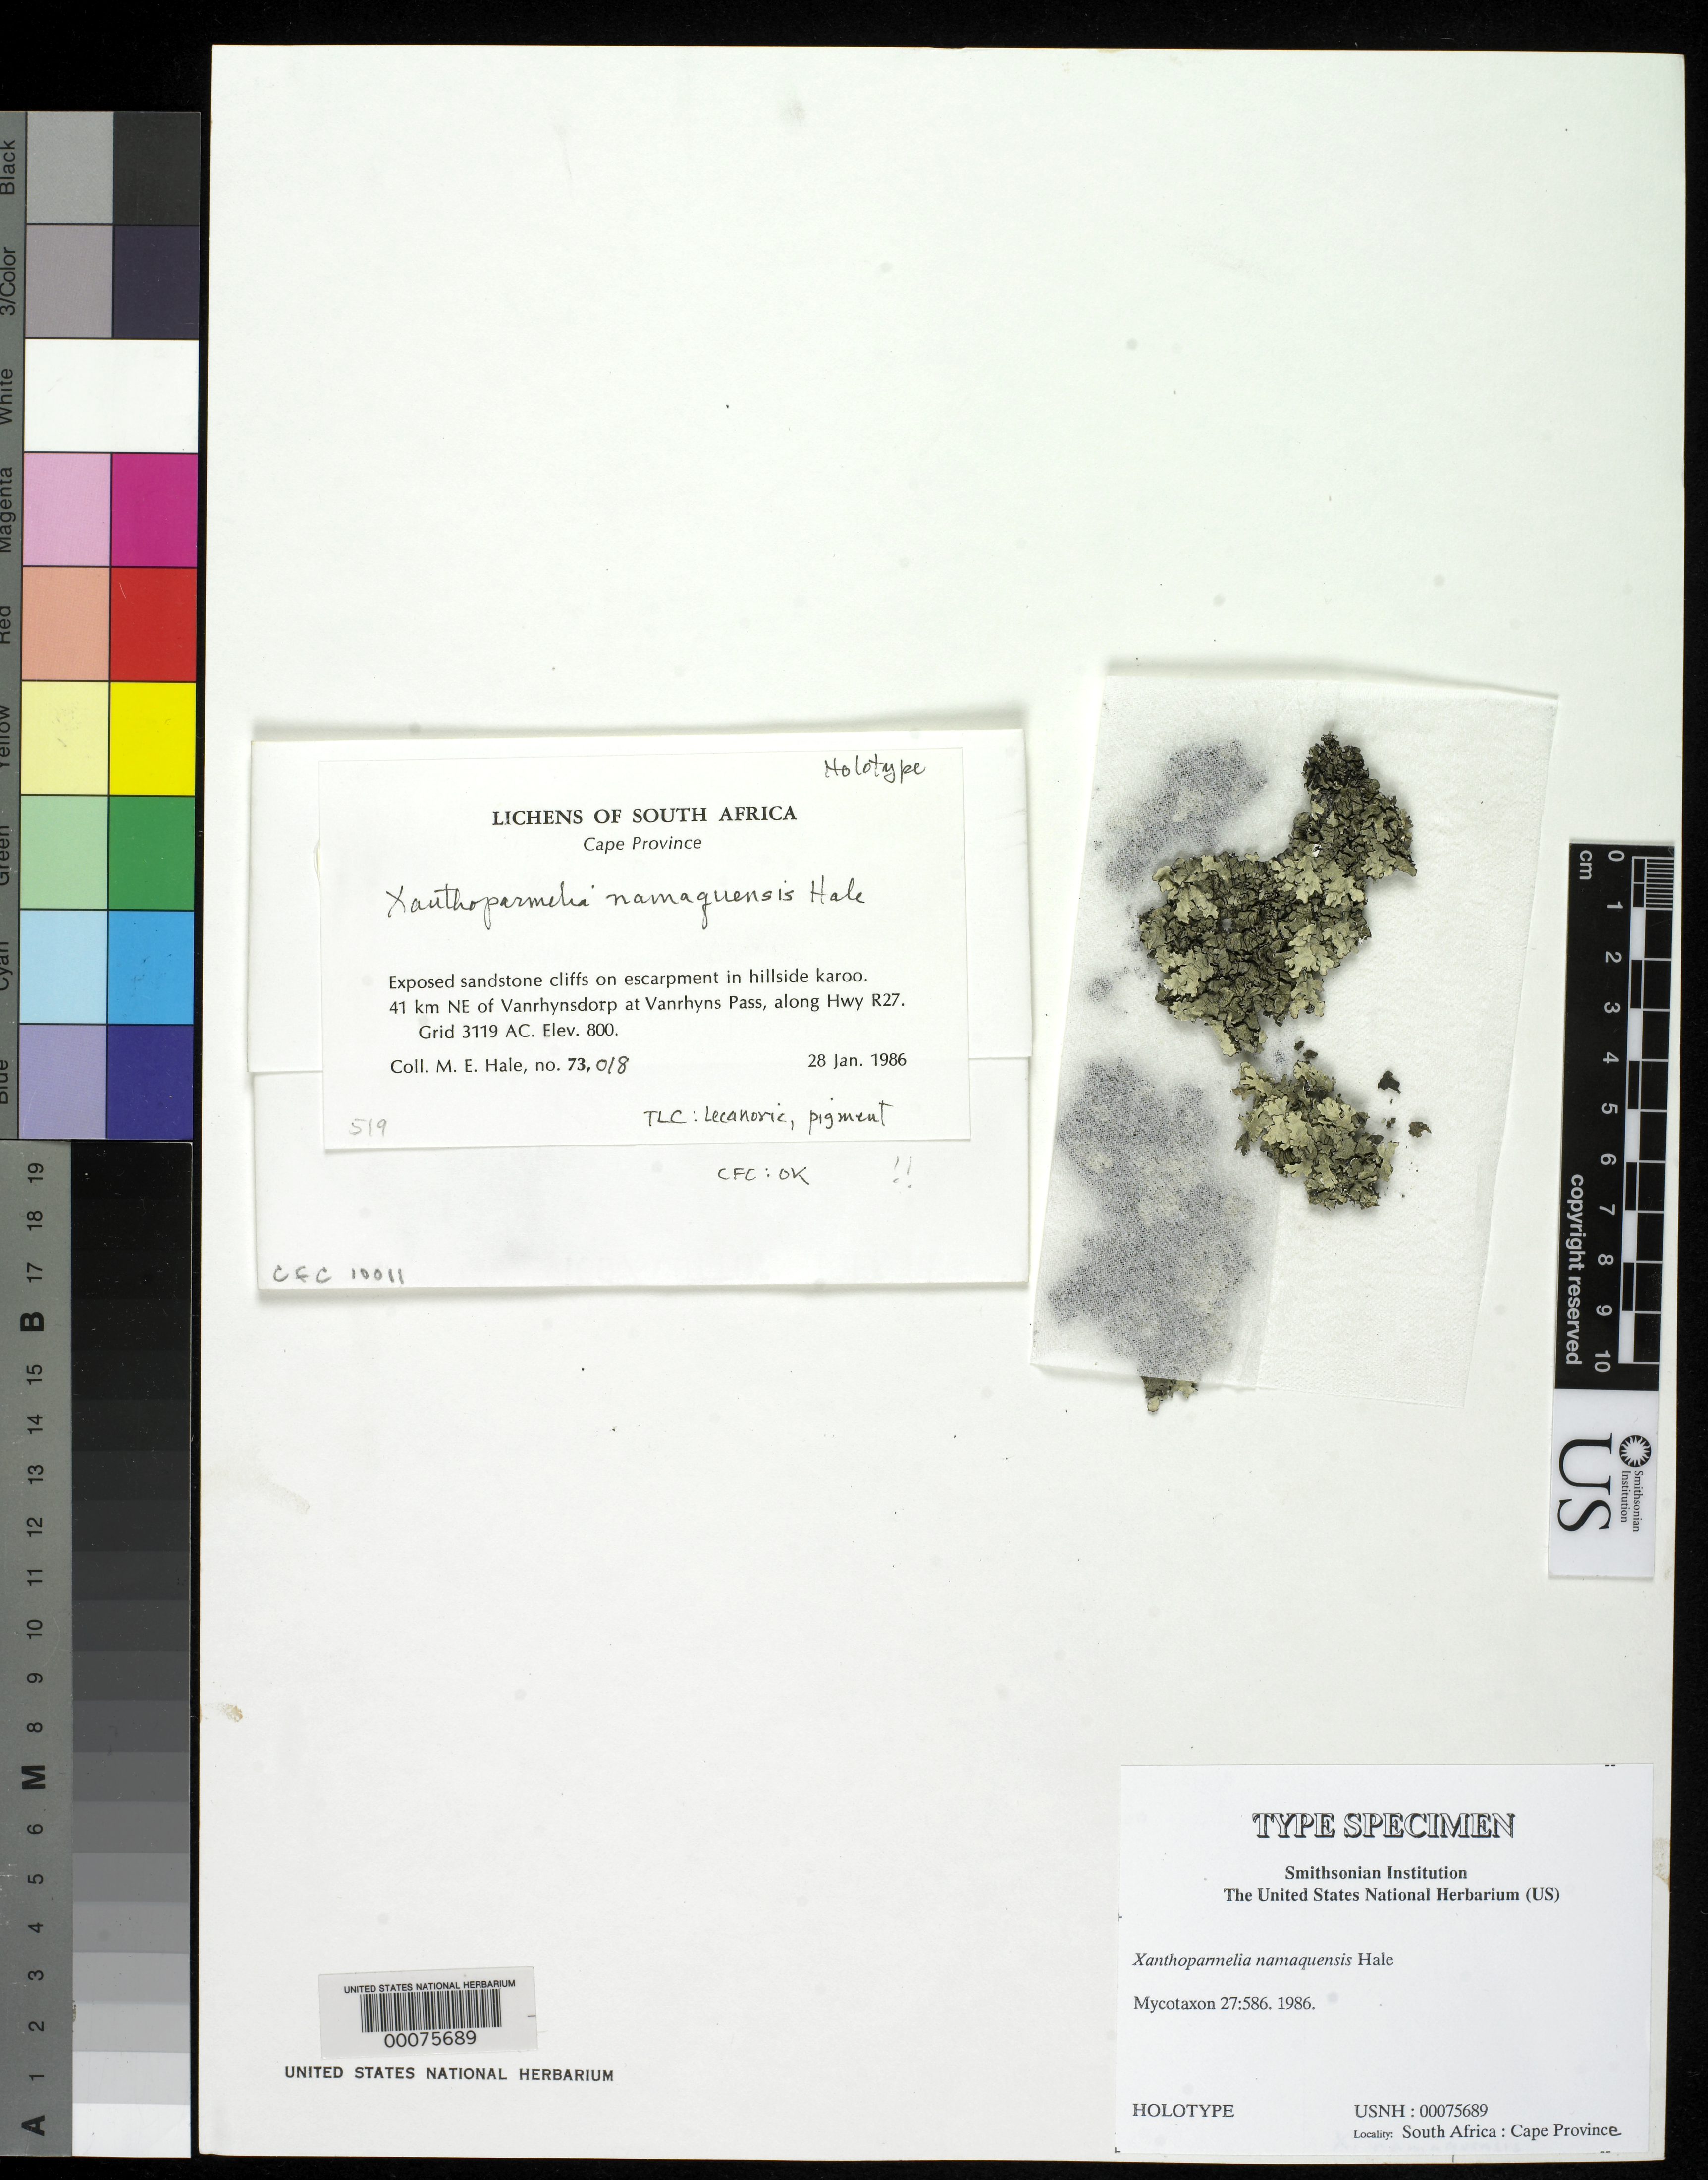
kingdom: Fungi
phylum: Ascomycota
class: Lecanoromycetes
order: Lecanorales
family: Parmeliaceae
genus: Xanthoparmelia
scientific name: Xanthoparmelia namaquensis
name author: Hale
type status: Holotype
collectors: M. Hale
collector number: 73018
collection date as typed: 28 Jan 1986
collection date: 1986-01-28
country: South Africa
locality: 41 km NE of Vanrhynsdorp at Vanrhyns Pass, along Hwy R27, Grid 3119, exposed sandstone cliffs on escarpment in hillside karoo.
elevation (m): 800